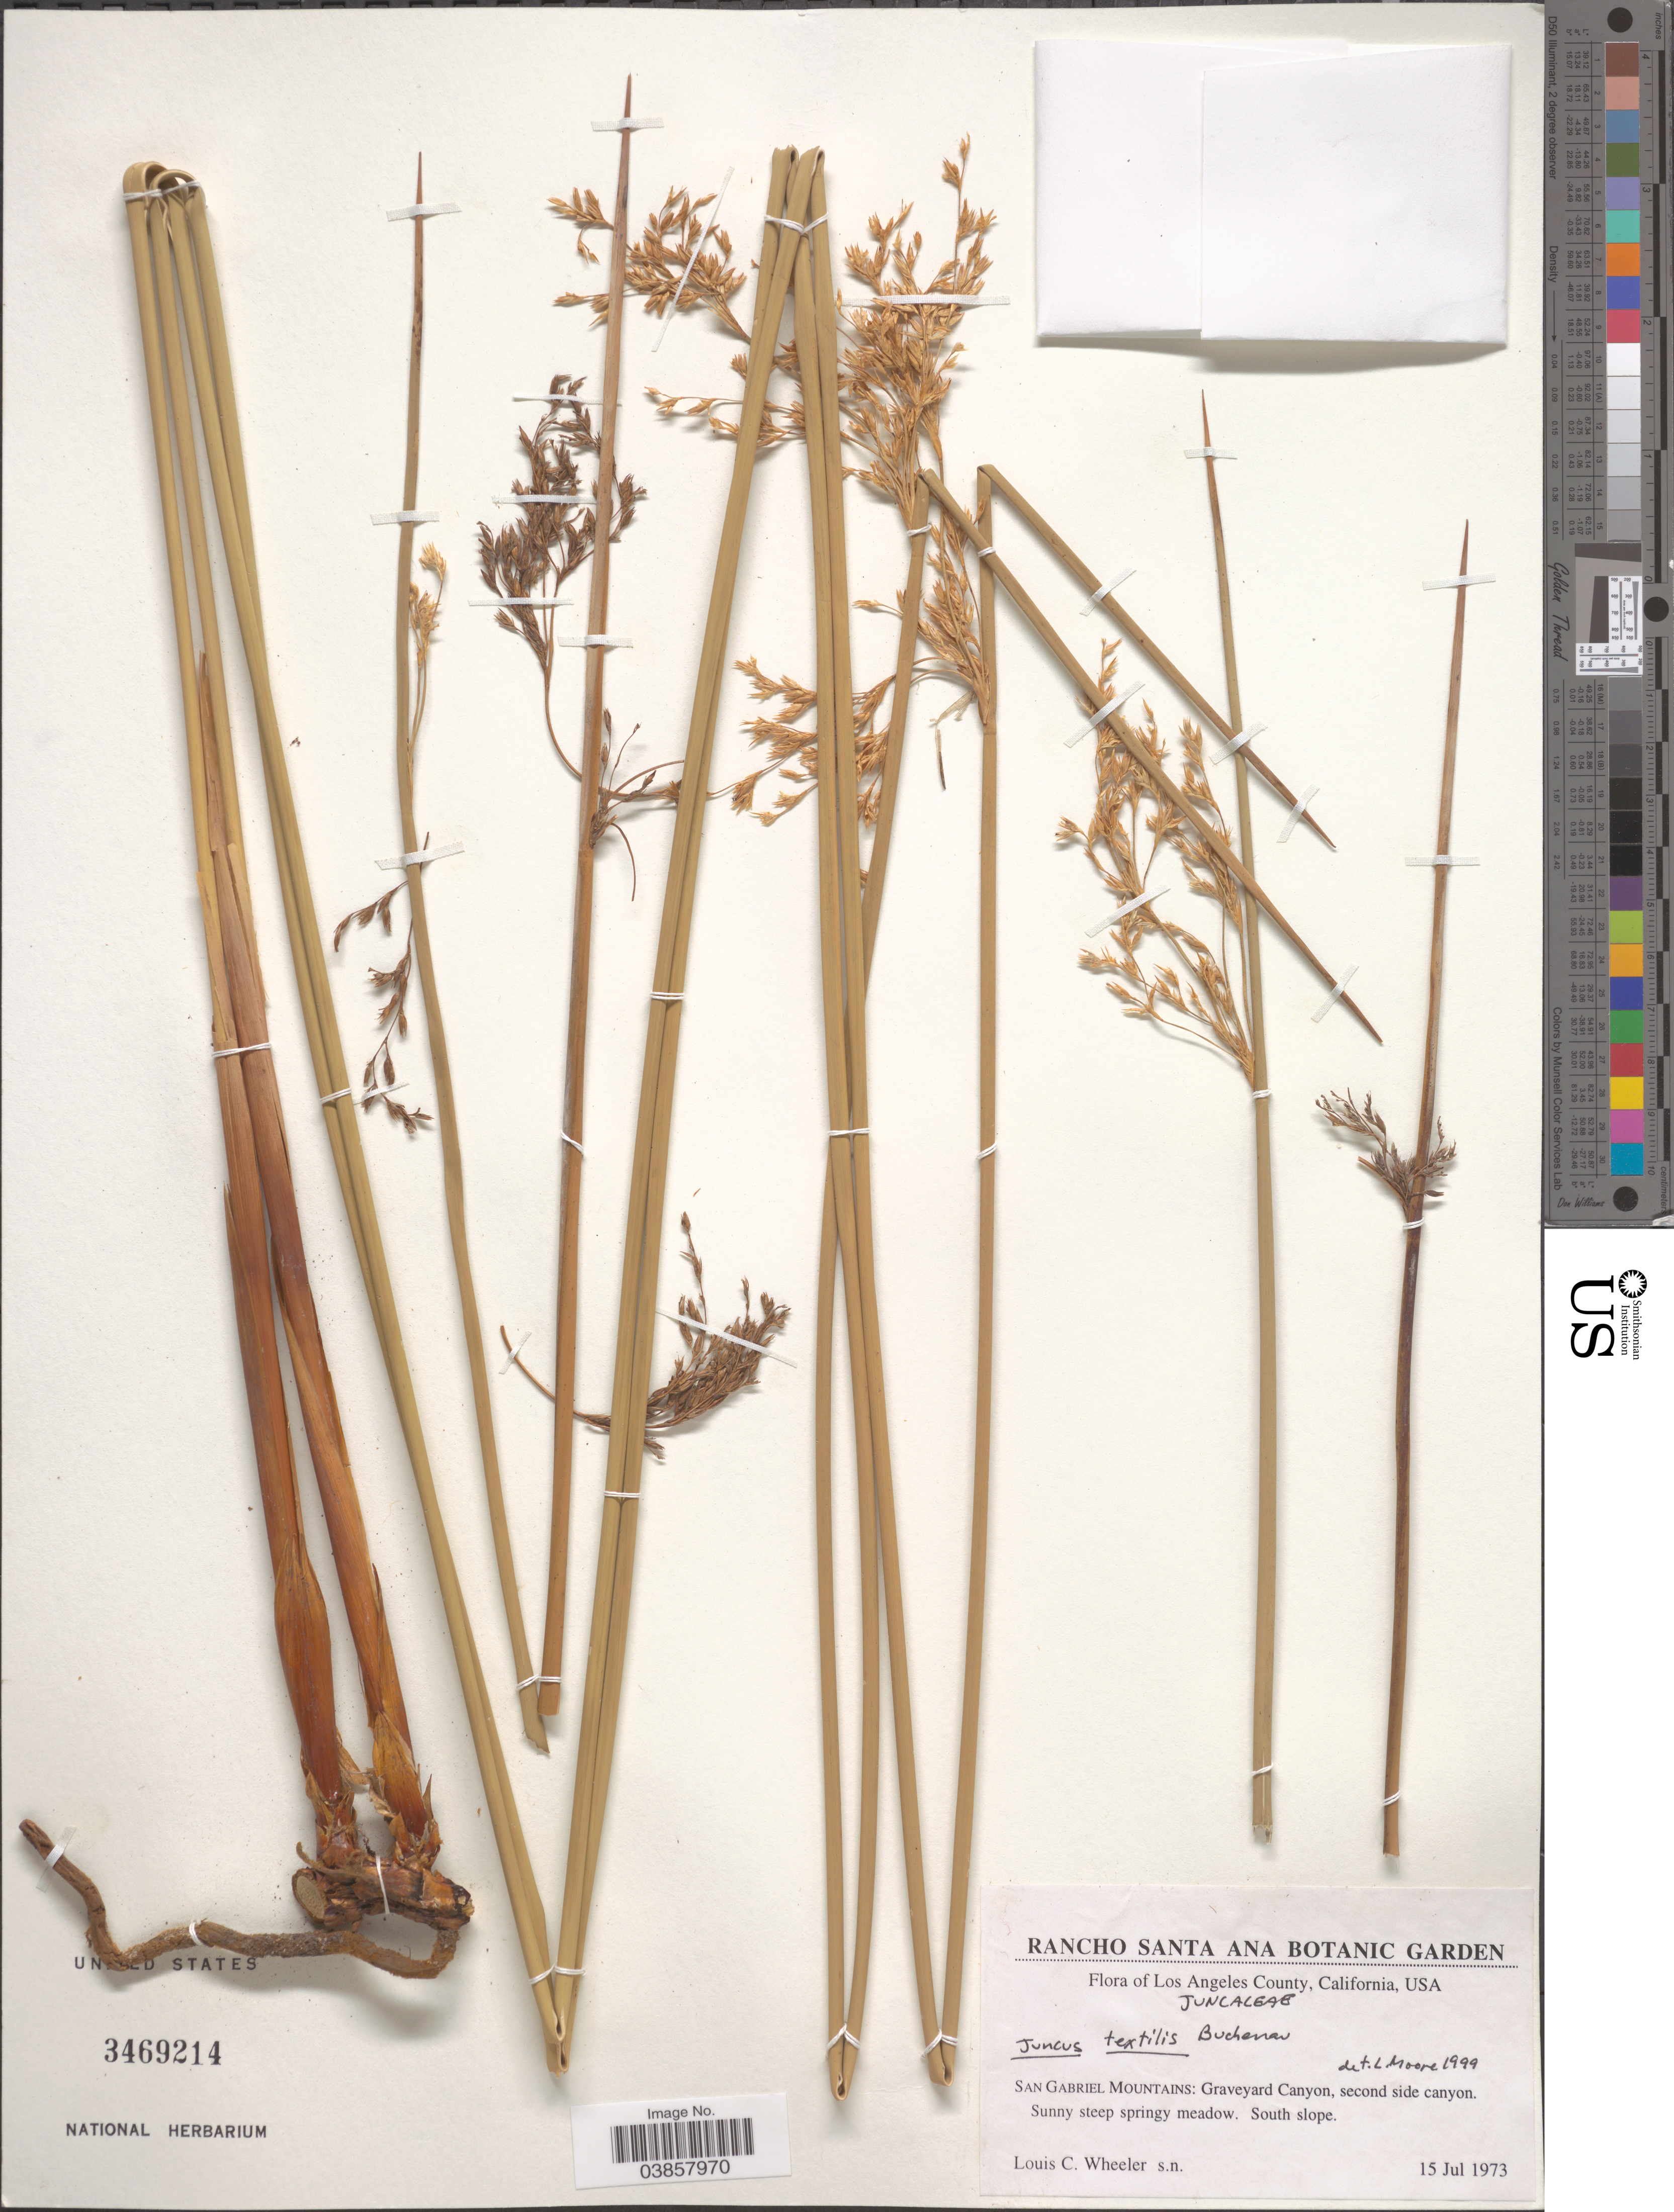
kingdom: Plantae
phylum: Tracheophyta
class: Liliopsida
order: Poales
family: Juncaceae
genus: Juncus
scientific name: Juncus textilis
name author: Buchenau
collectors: L. C. Wheeler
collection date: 1973-07-15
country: United States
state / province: California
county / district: Los Angeles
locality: Los Angeles County. San Gabriel Mountains: Graveyard Canyon.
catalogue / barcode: US 3469214